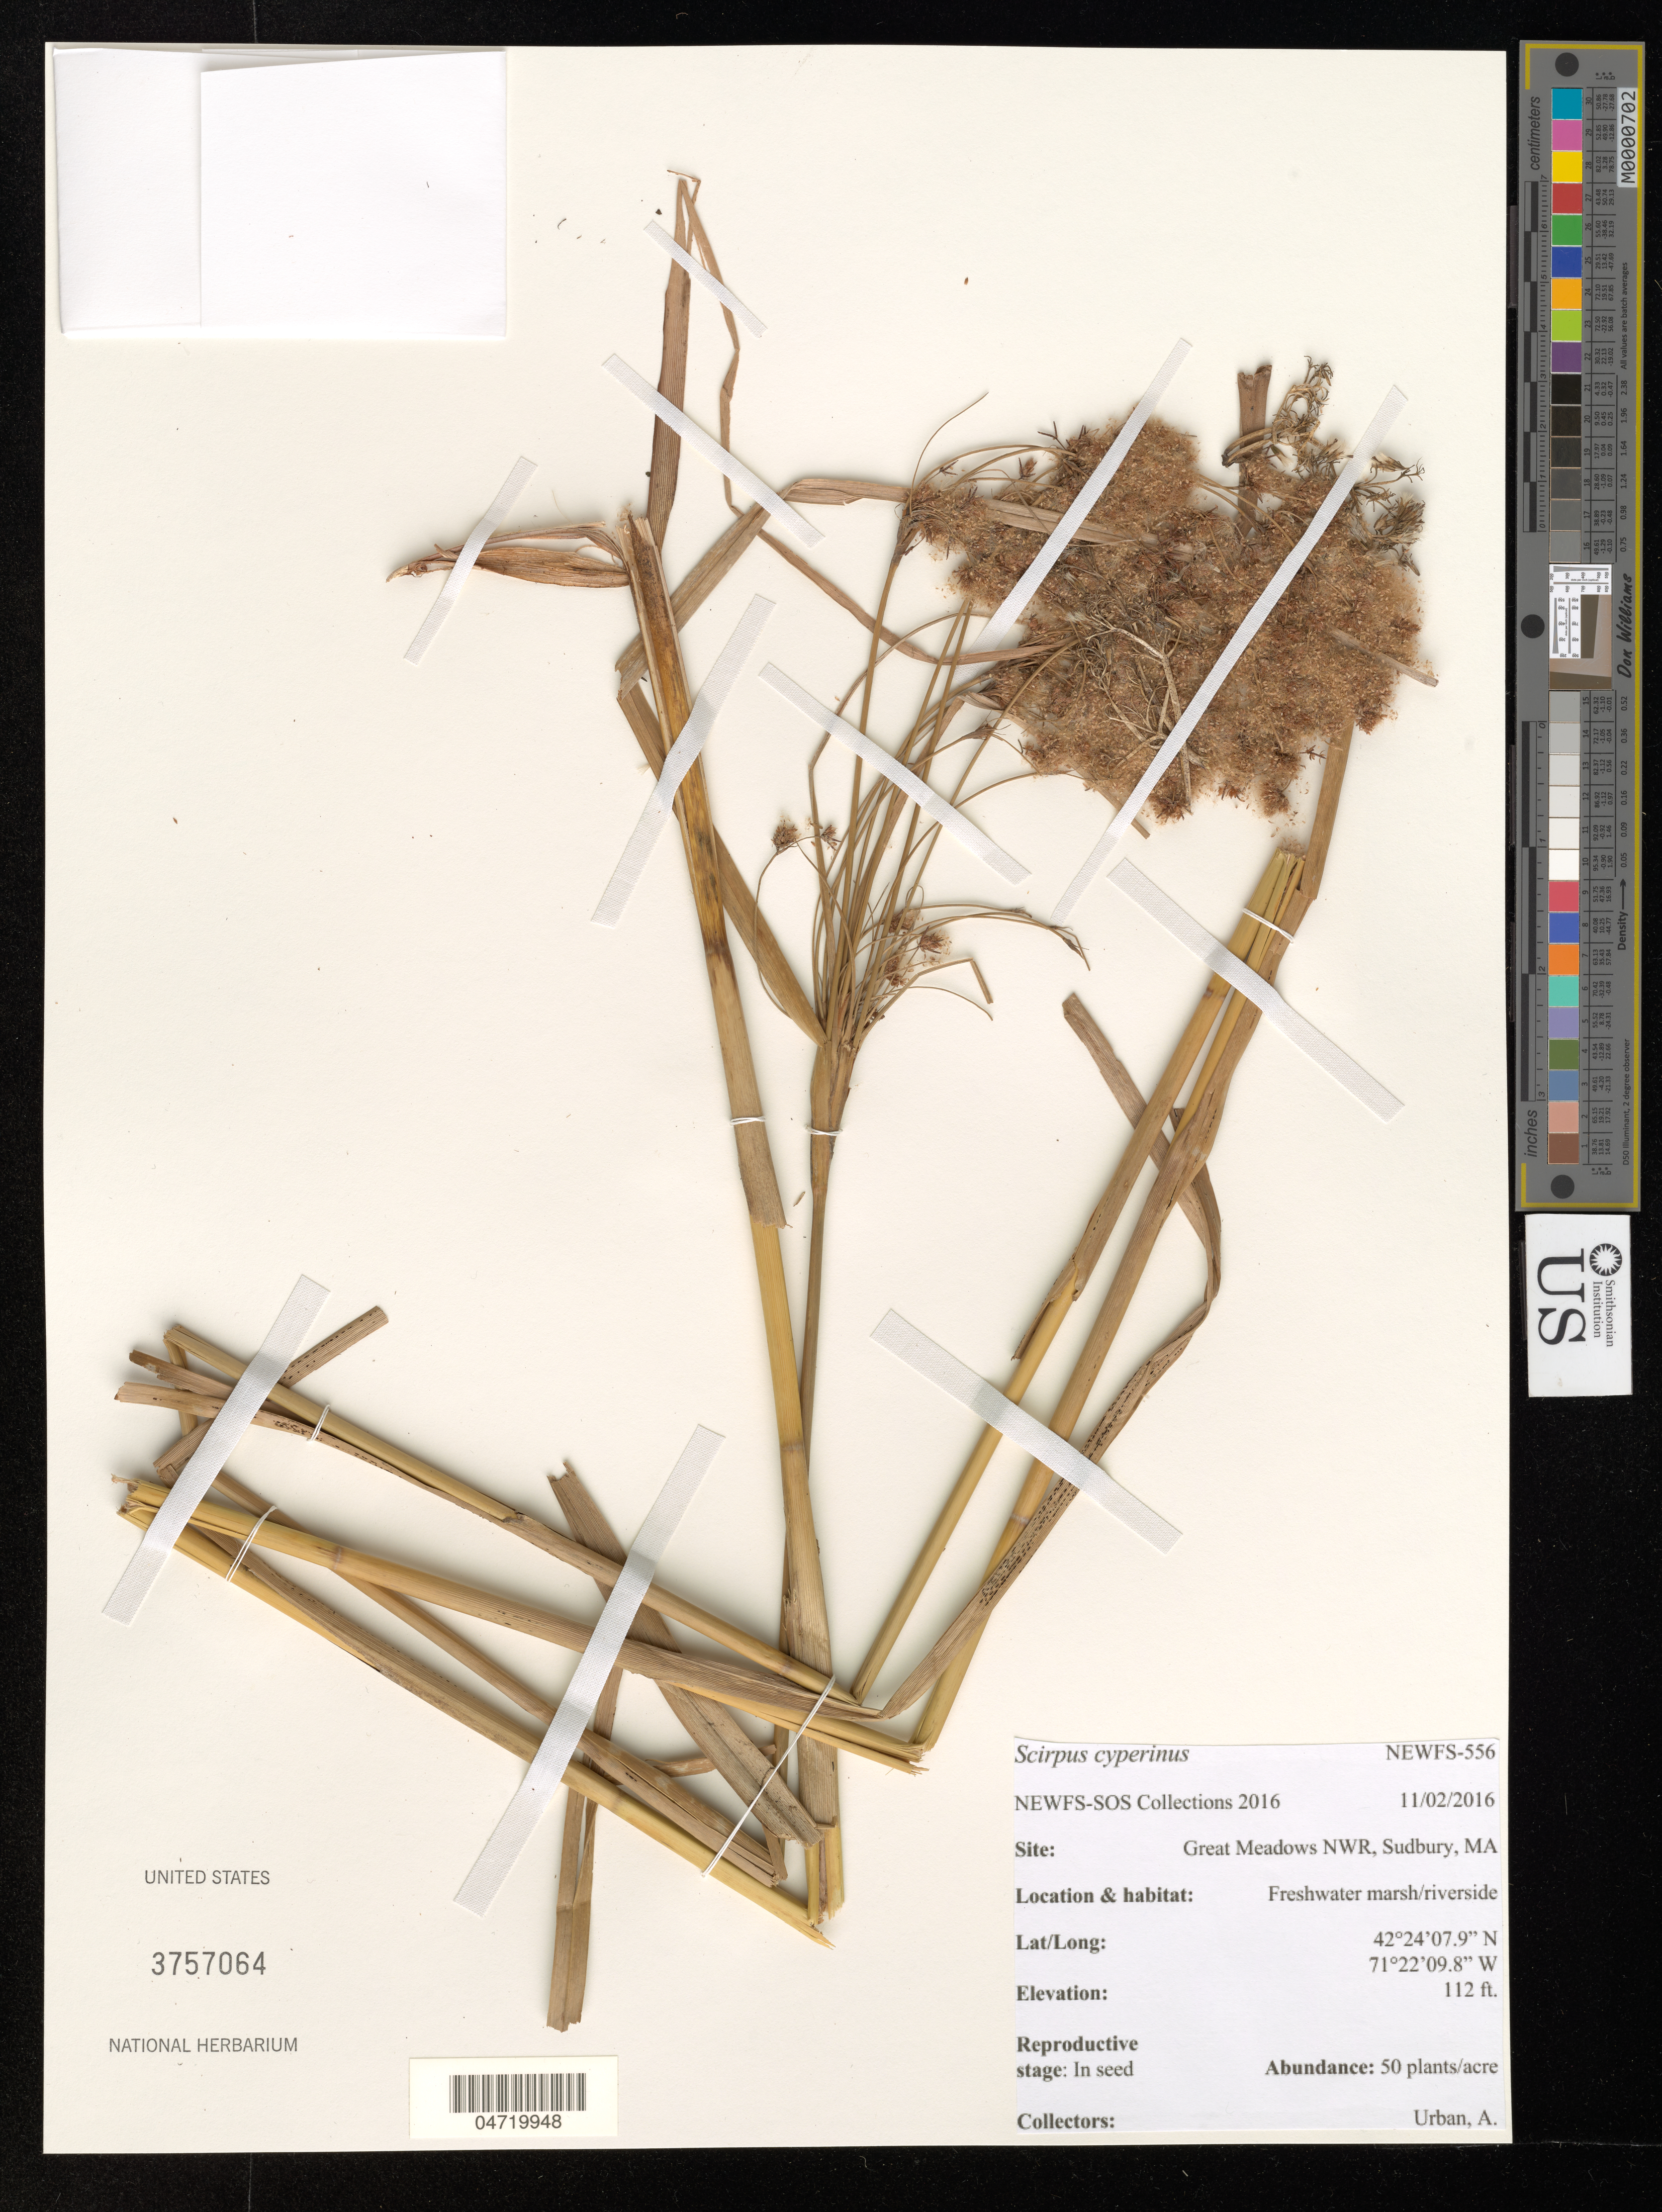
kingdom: Plantae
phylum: Tracheophyta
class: Liliopsida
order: Poales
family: Cyperaceae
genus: Scirpus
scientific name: Scirpus cyperinus (L.) Kunth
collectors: A. Urban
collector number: NEWFS-556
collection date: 2016-11-02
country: United States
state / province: Massachusetts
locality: Great Meadows NWR, Sudbury.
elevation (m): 34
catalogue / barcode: US 3757064